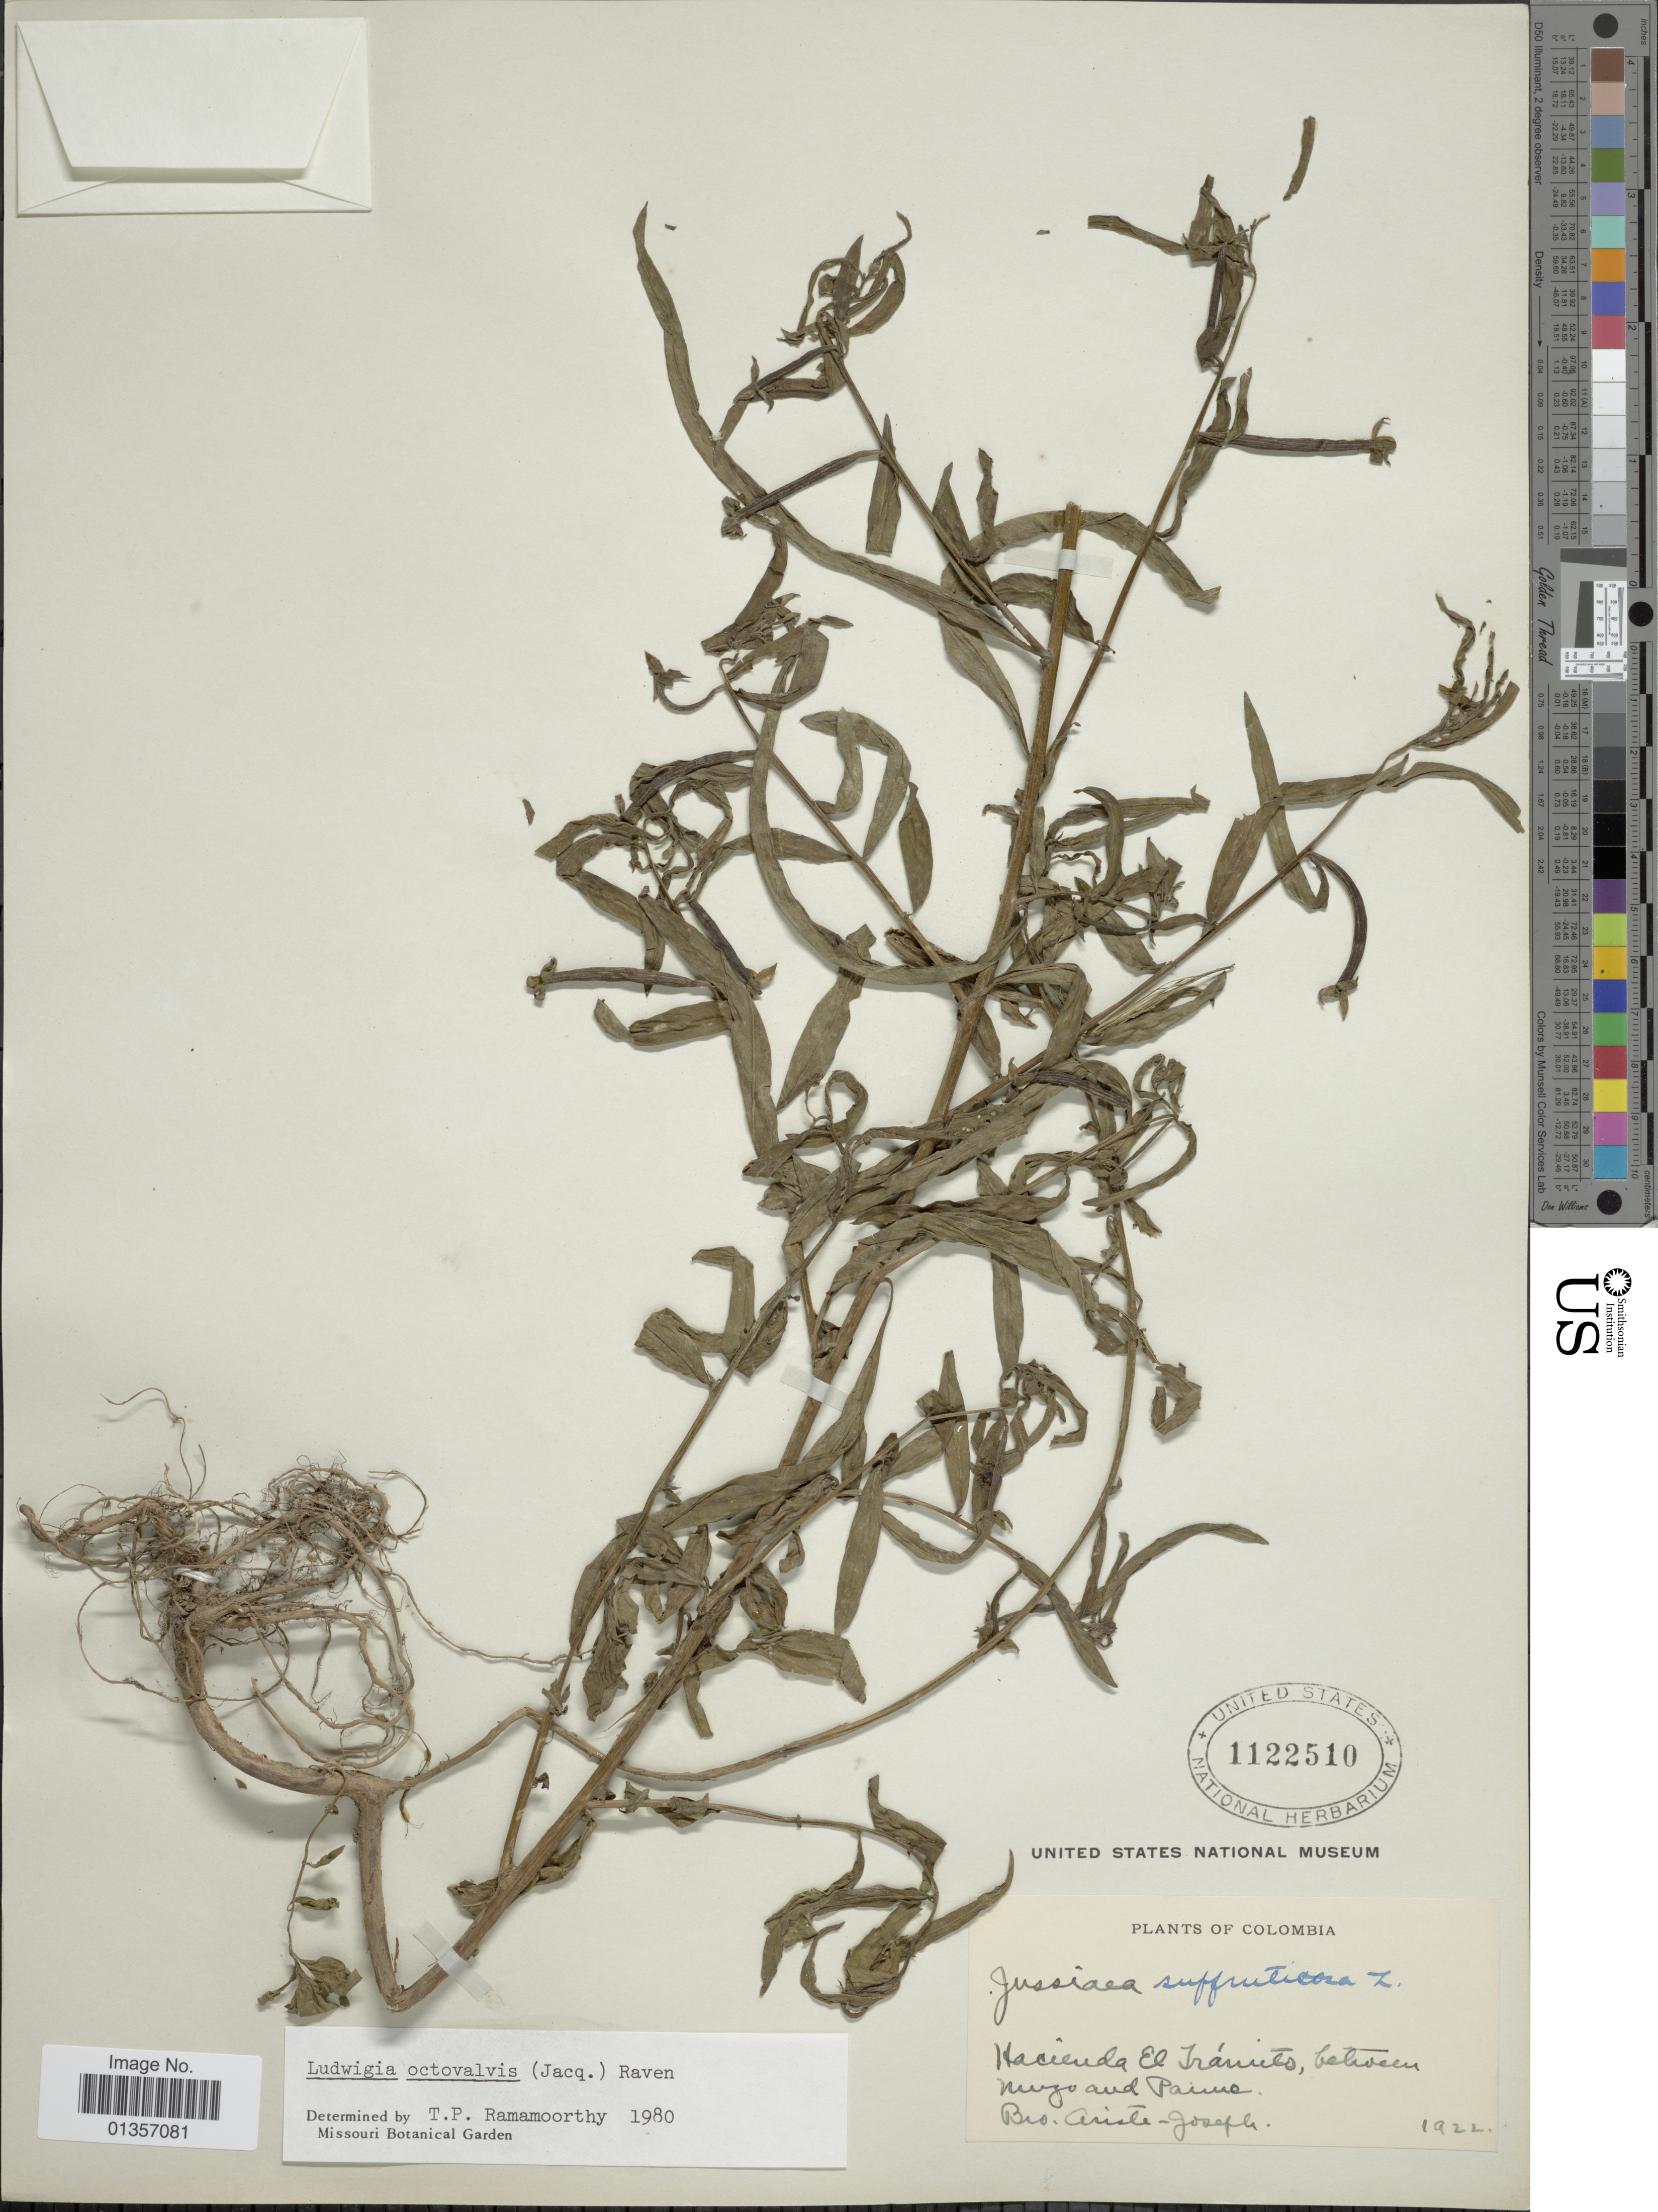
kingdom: Plantae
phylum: Tracheophyta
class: Magnoliopsida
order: Myrtales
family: Onagraceae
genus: Ludwigia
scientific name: Ludwigia octovalvis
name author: (Jacq.) P.H. Raven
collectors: Bro. Ariste-Joseph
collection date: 1922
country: Colombia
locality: Hacienda El Iranito, between nugo and Paime [interpreted]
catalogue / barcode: US 1122510